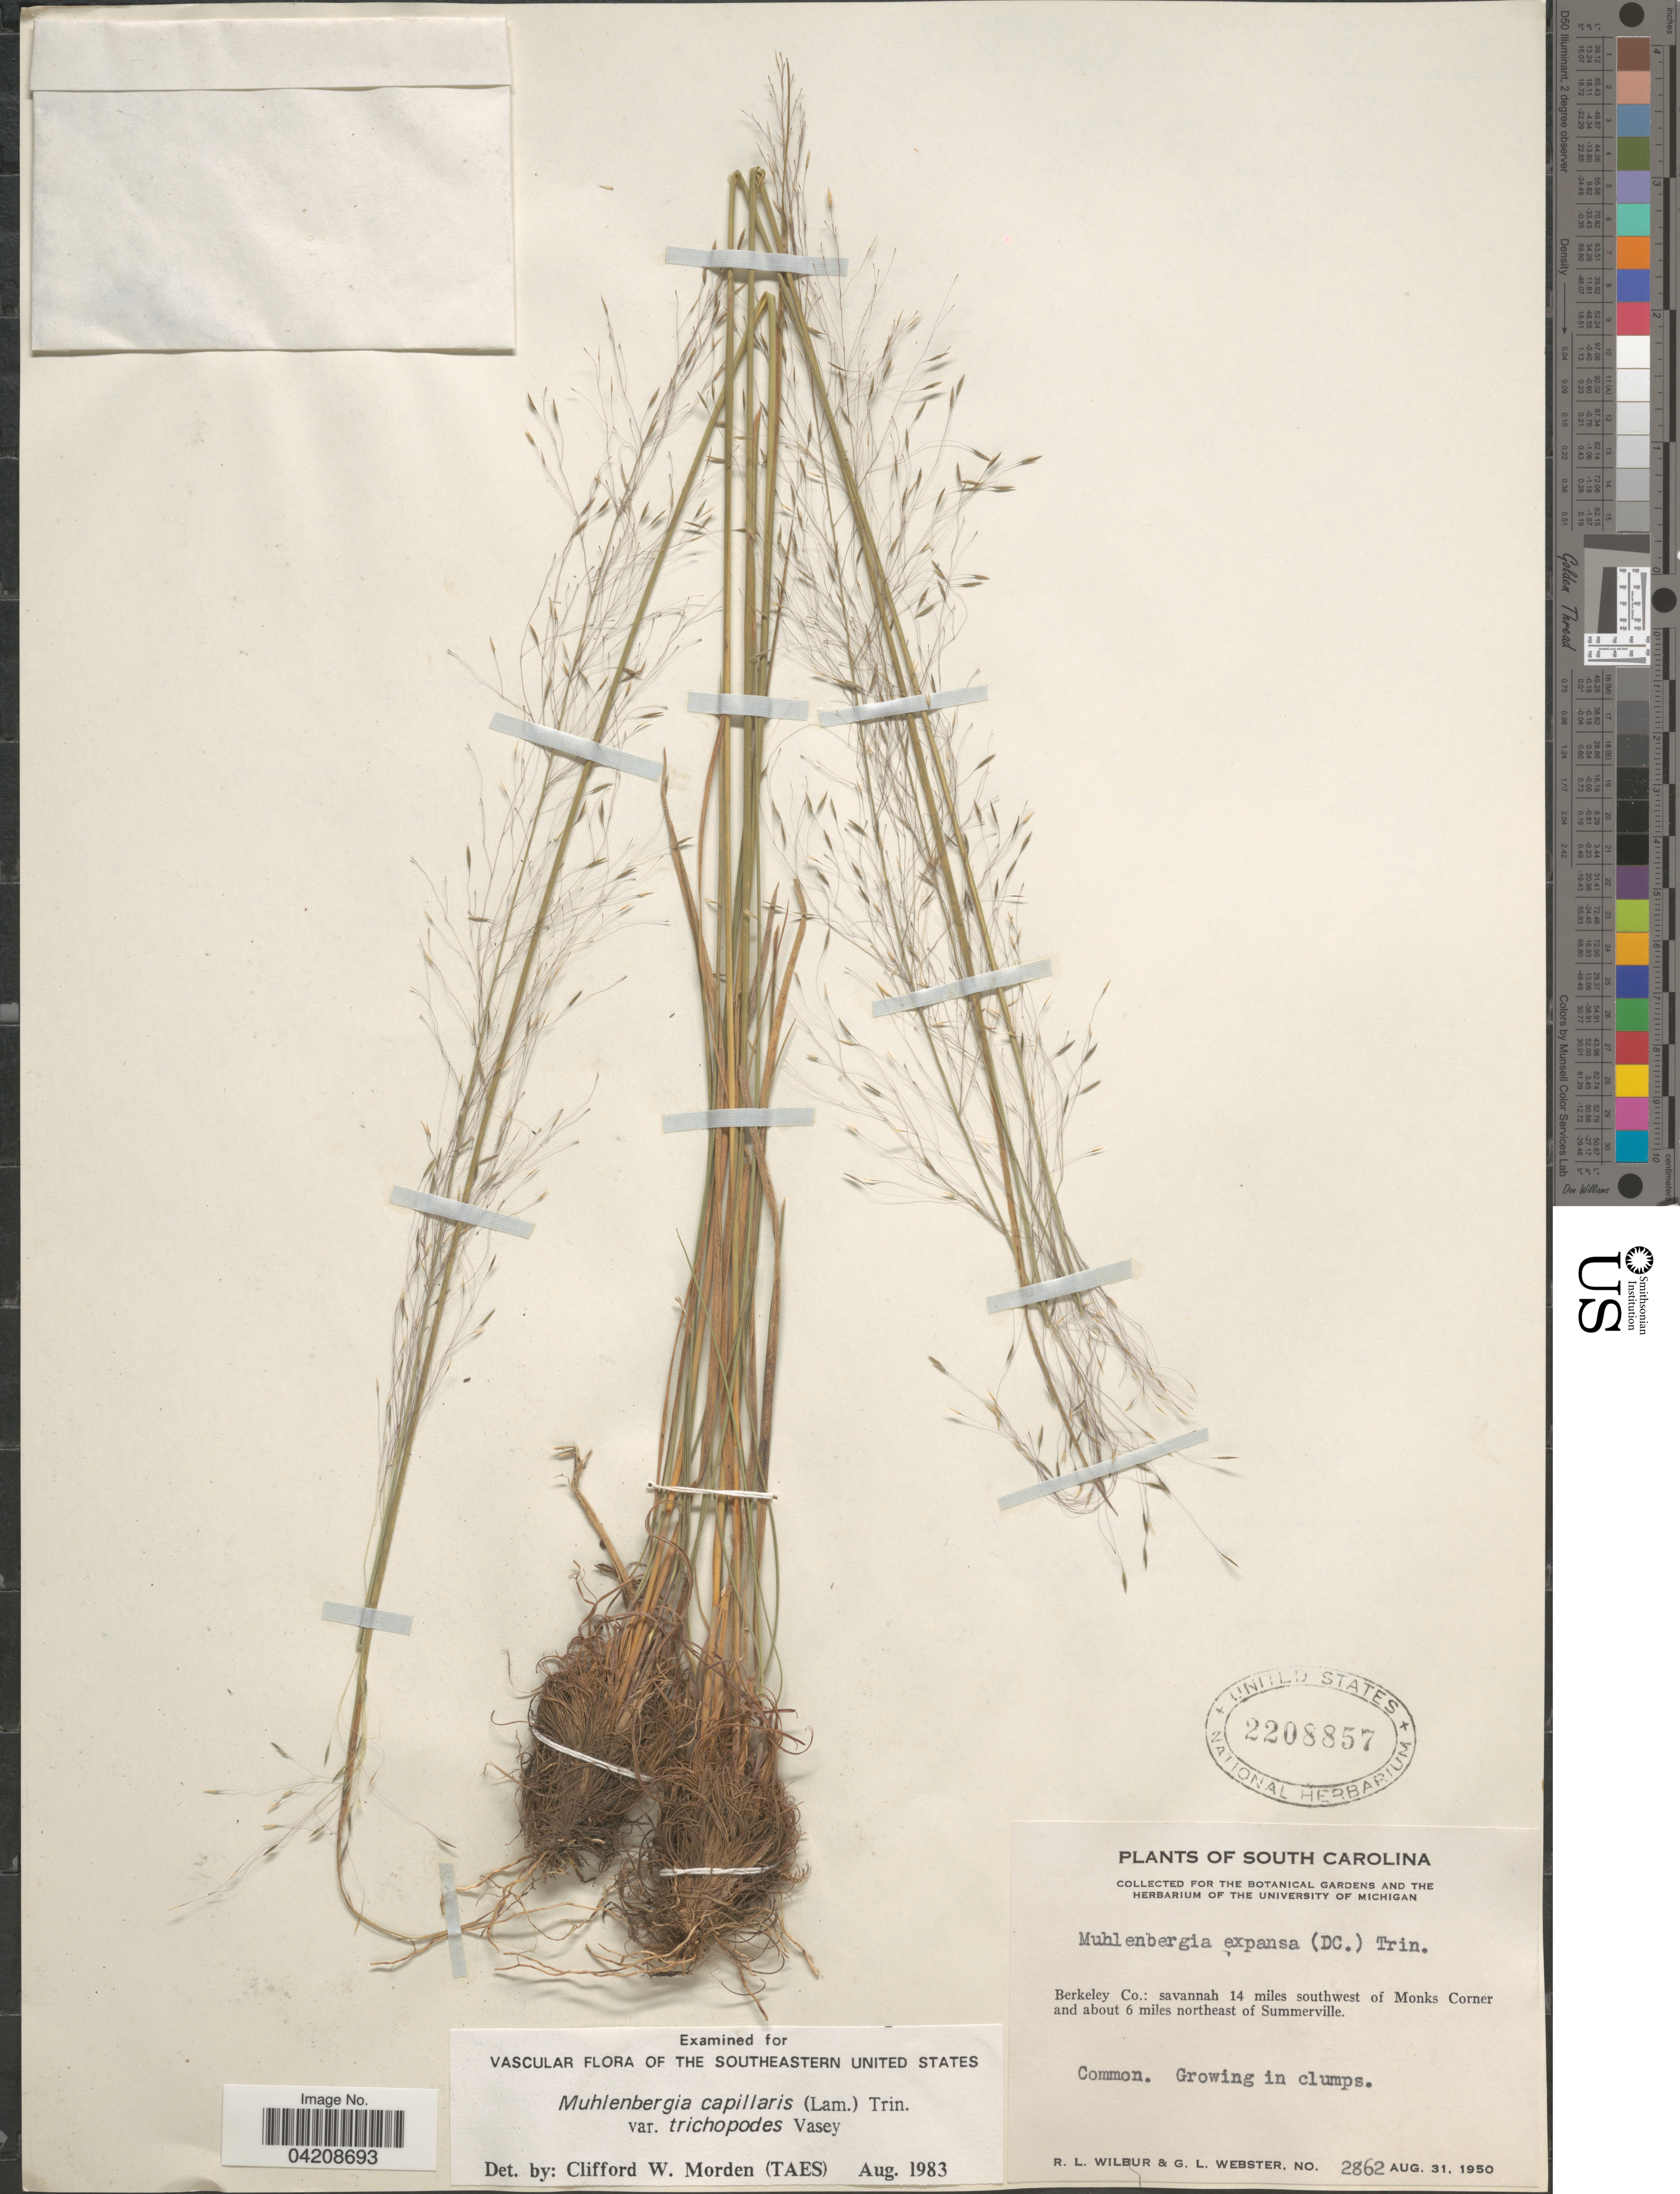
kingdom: Plantae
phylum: Tracheophyta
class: Liliopsida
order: Poales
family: Poaceae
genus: Muhlenbergia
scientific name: Muhlenbergia expansa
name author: Trin.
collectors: R. L. Wilbur & G. L. Webster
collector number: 2862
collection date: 1950-08-31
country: United States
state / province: South Carolina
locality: Berkeley Co.: savannah 14 miles southwest of Monks Corner and about 6 miles northeast of Summerville.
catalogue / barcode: US 2208857